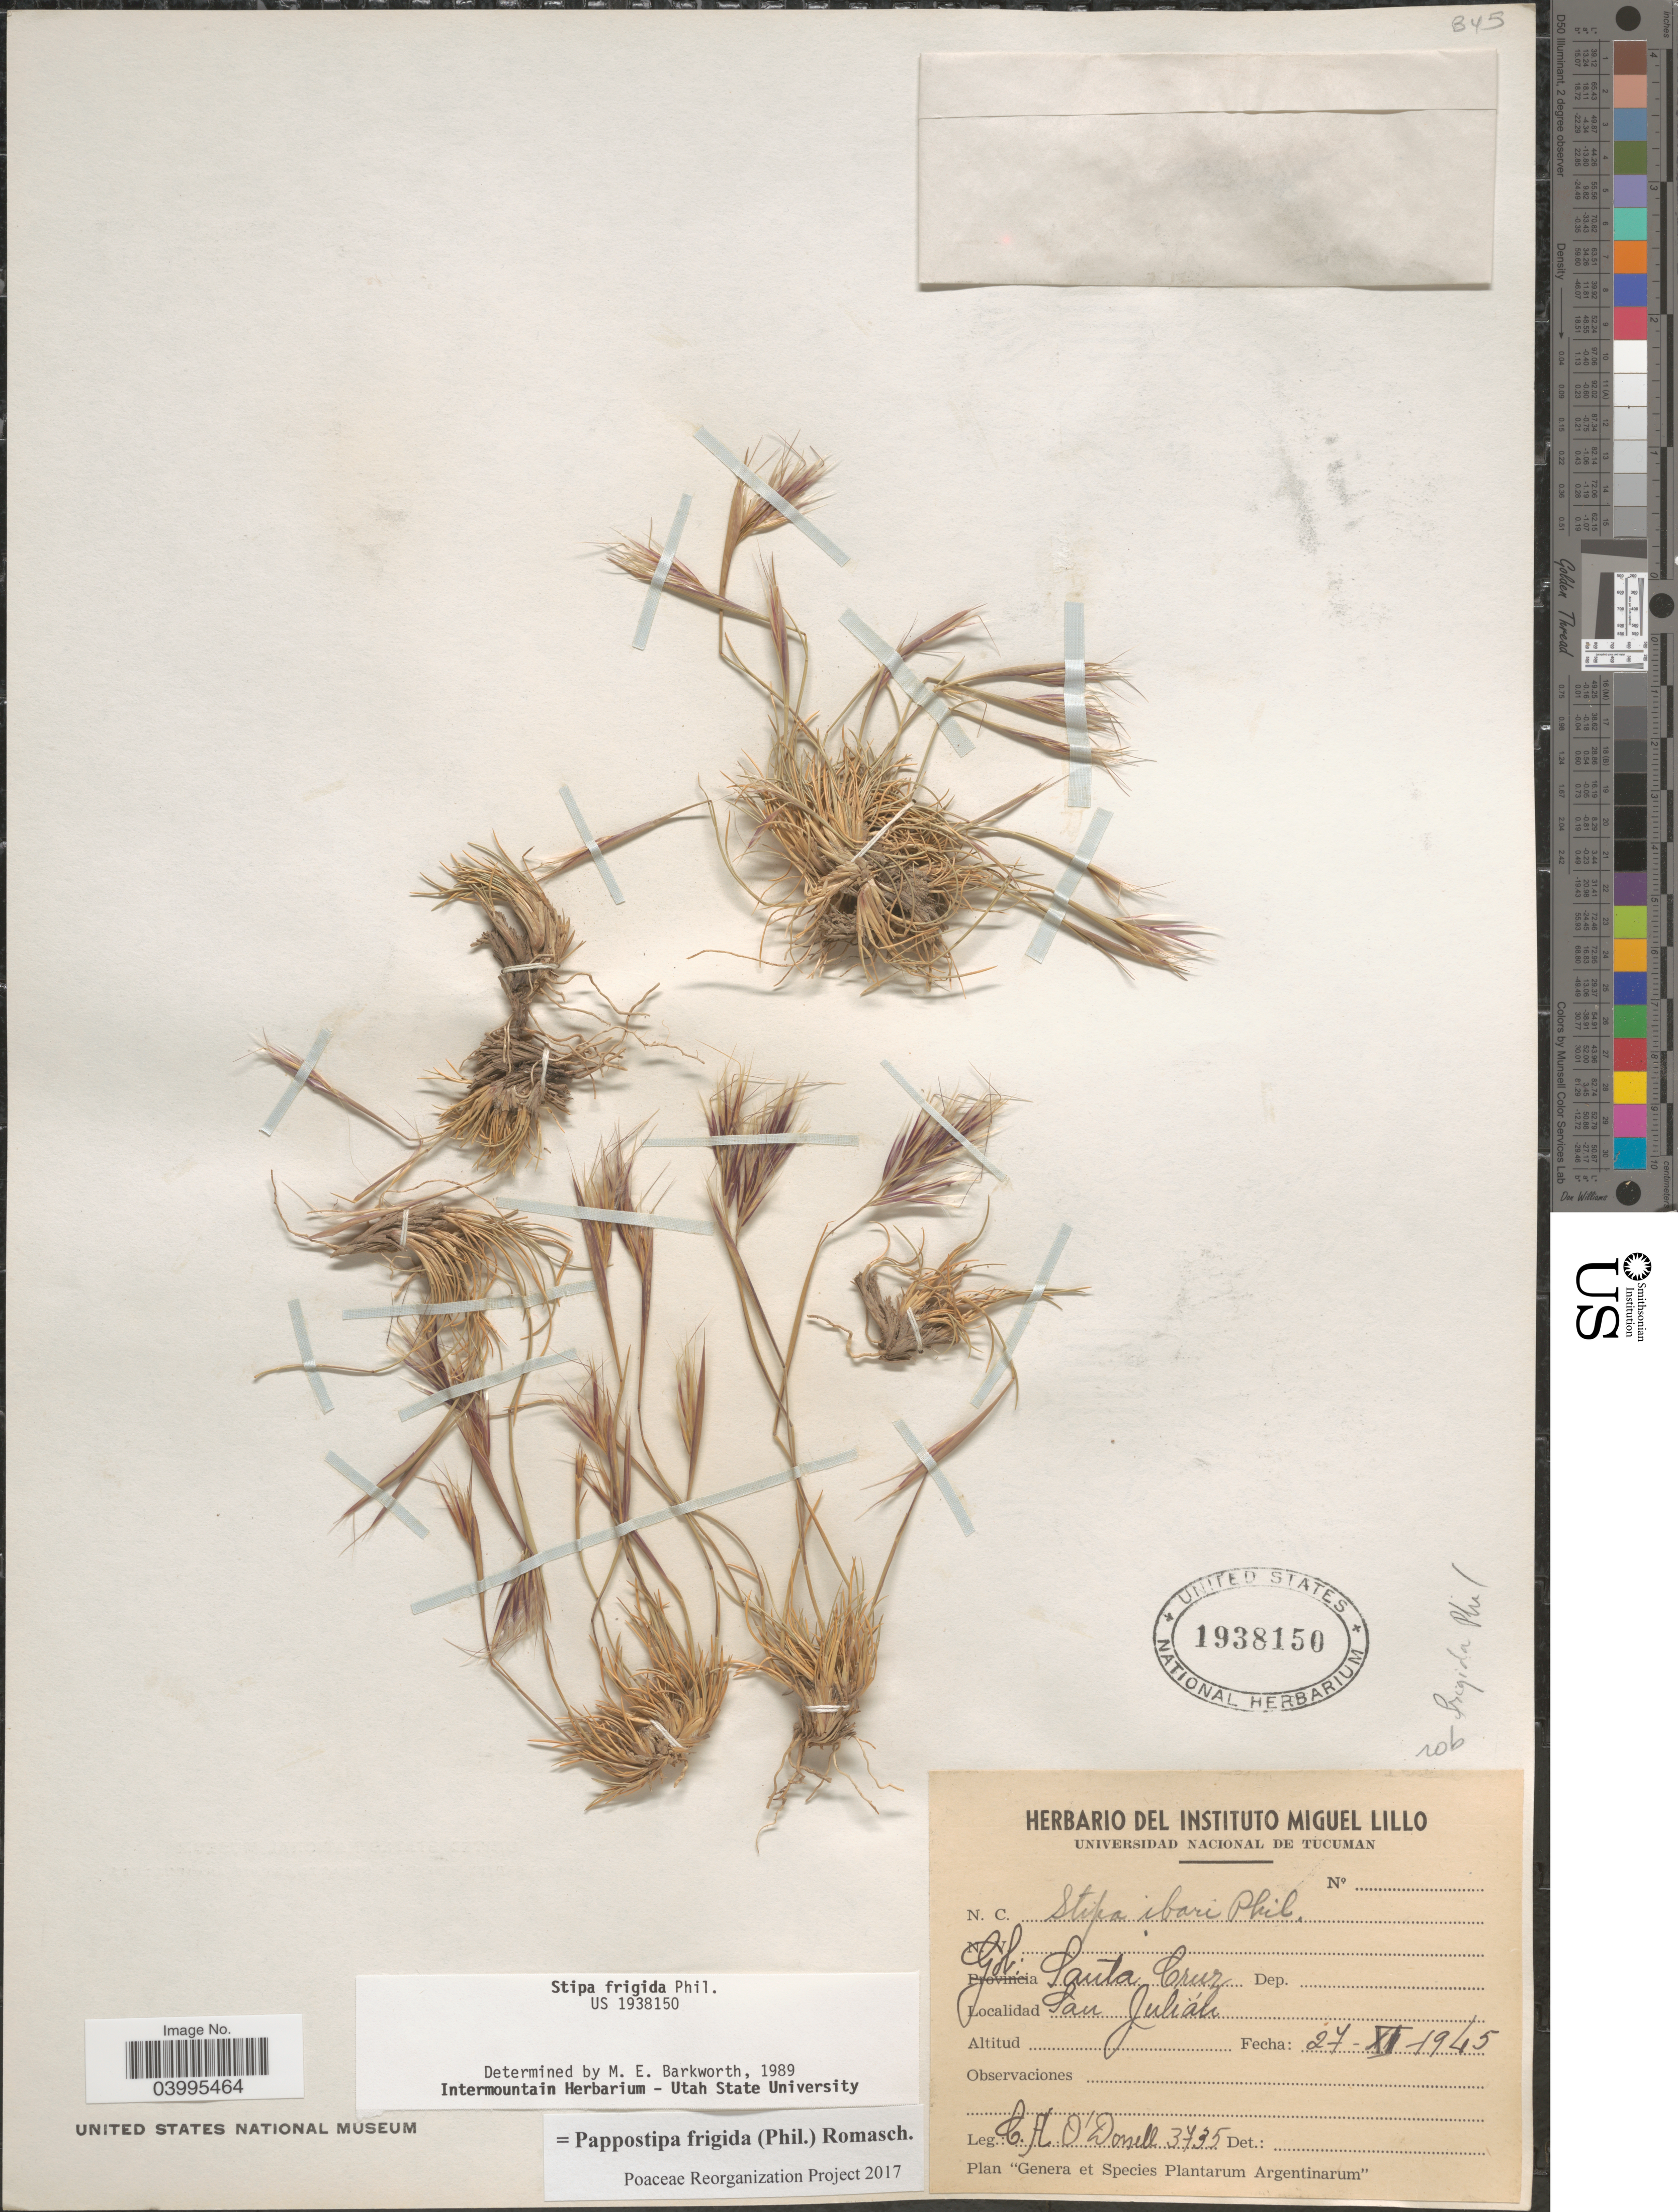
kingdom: Plantae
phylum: Tracheophyta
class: Liliopsida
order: Poales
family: Poaceae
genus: Pappostipa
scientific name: Pappostipa frigida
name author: (Phil.) Romasch.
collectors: C. A. O'Donell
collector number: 3735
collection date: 1945-11-27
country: Argentina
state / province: Santa Cruz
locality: Gob. Santa Cruz. San Julián.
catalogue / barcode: US 1938150